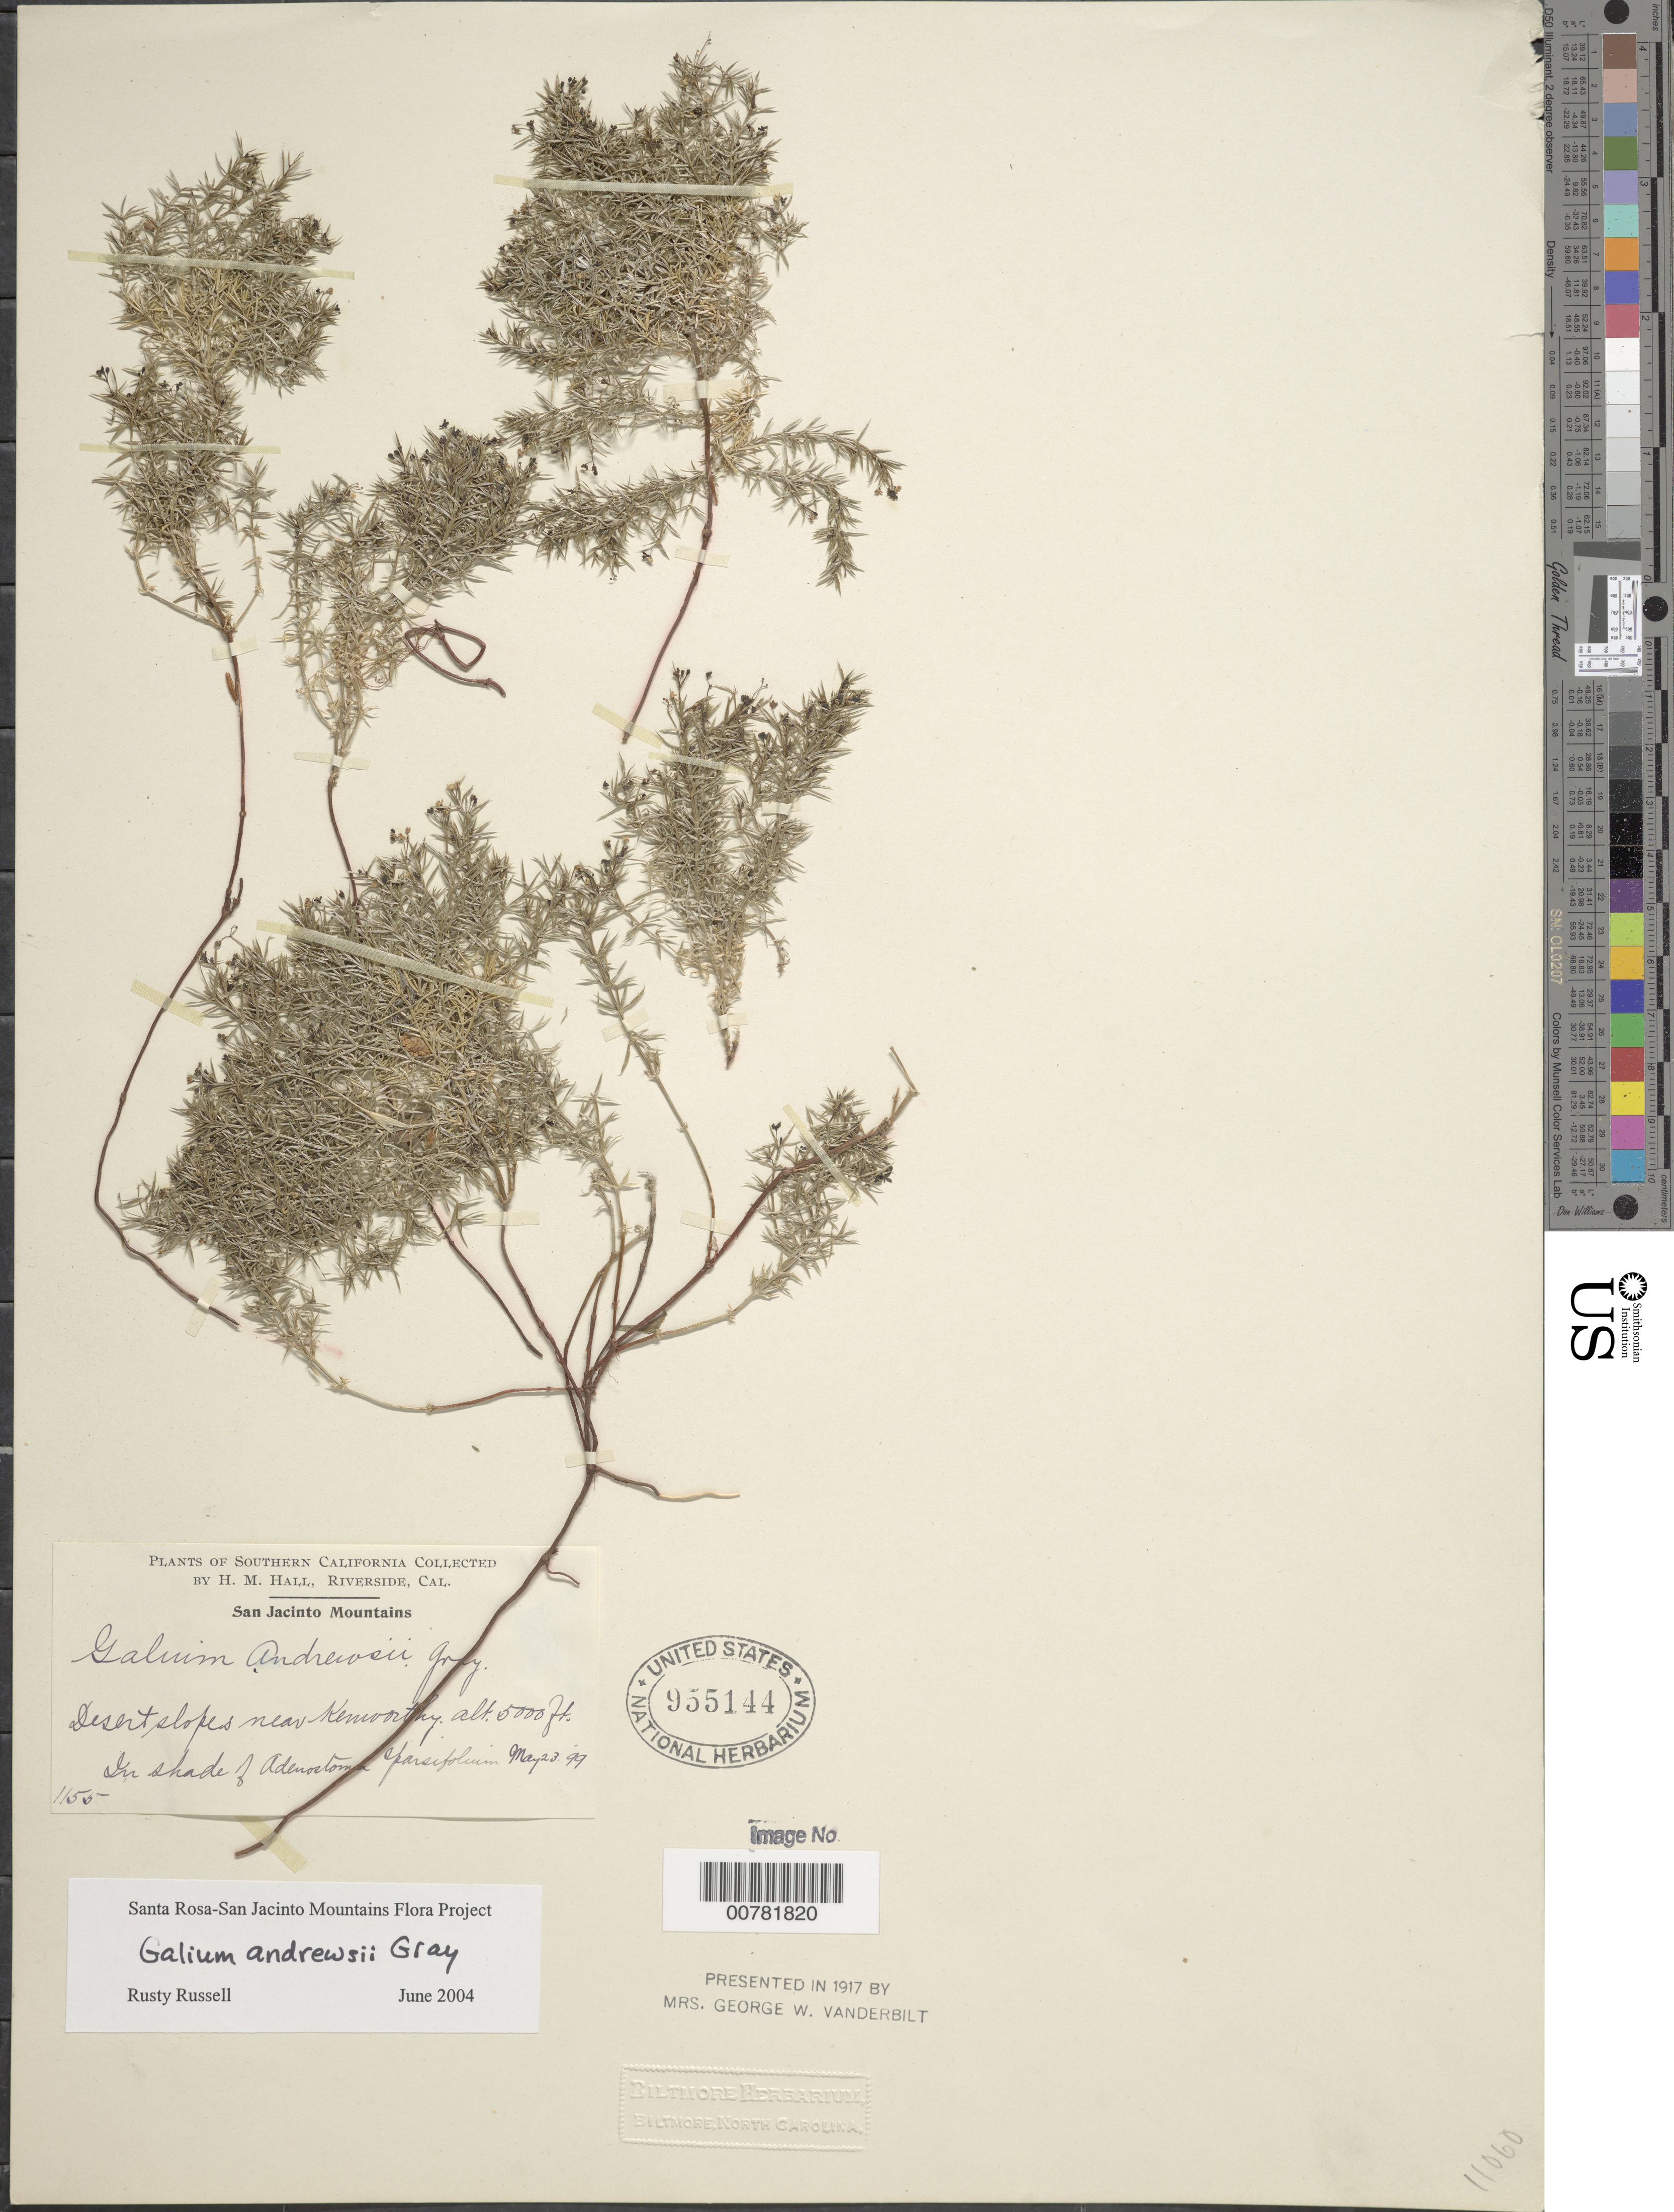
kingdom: Plantae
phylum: Tracheophyta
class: Magnoliopsida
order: Gentianales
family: Rubiaceae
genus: Galium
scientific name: Galium andrewsii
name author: A. Gray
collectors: H. M. Hall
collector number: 1155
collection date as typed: Transcribed d/m/y: 23/5/99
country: United States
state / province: California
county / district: Riverside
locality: Southern California, Riverside, San Jacinto Mountains, Desert slopes near Kenworthy, in shade of Adenostoma sparsifolium.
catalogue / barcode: US 955144